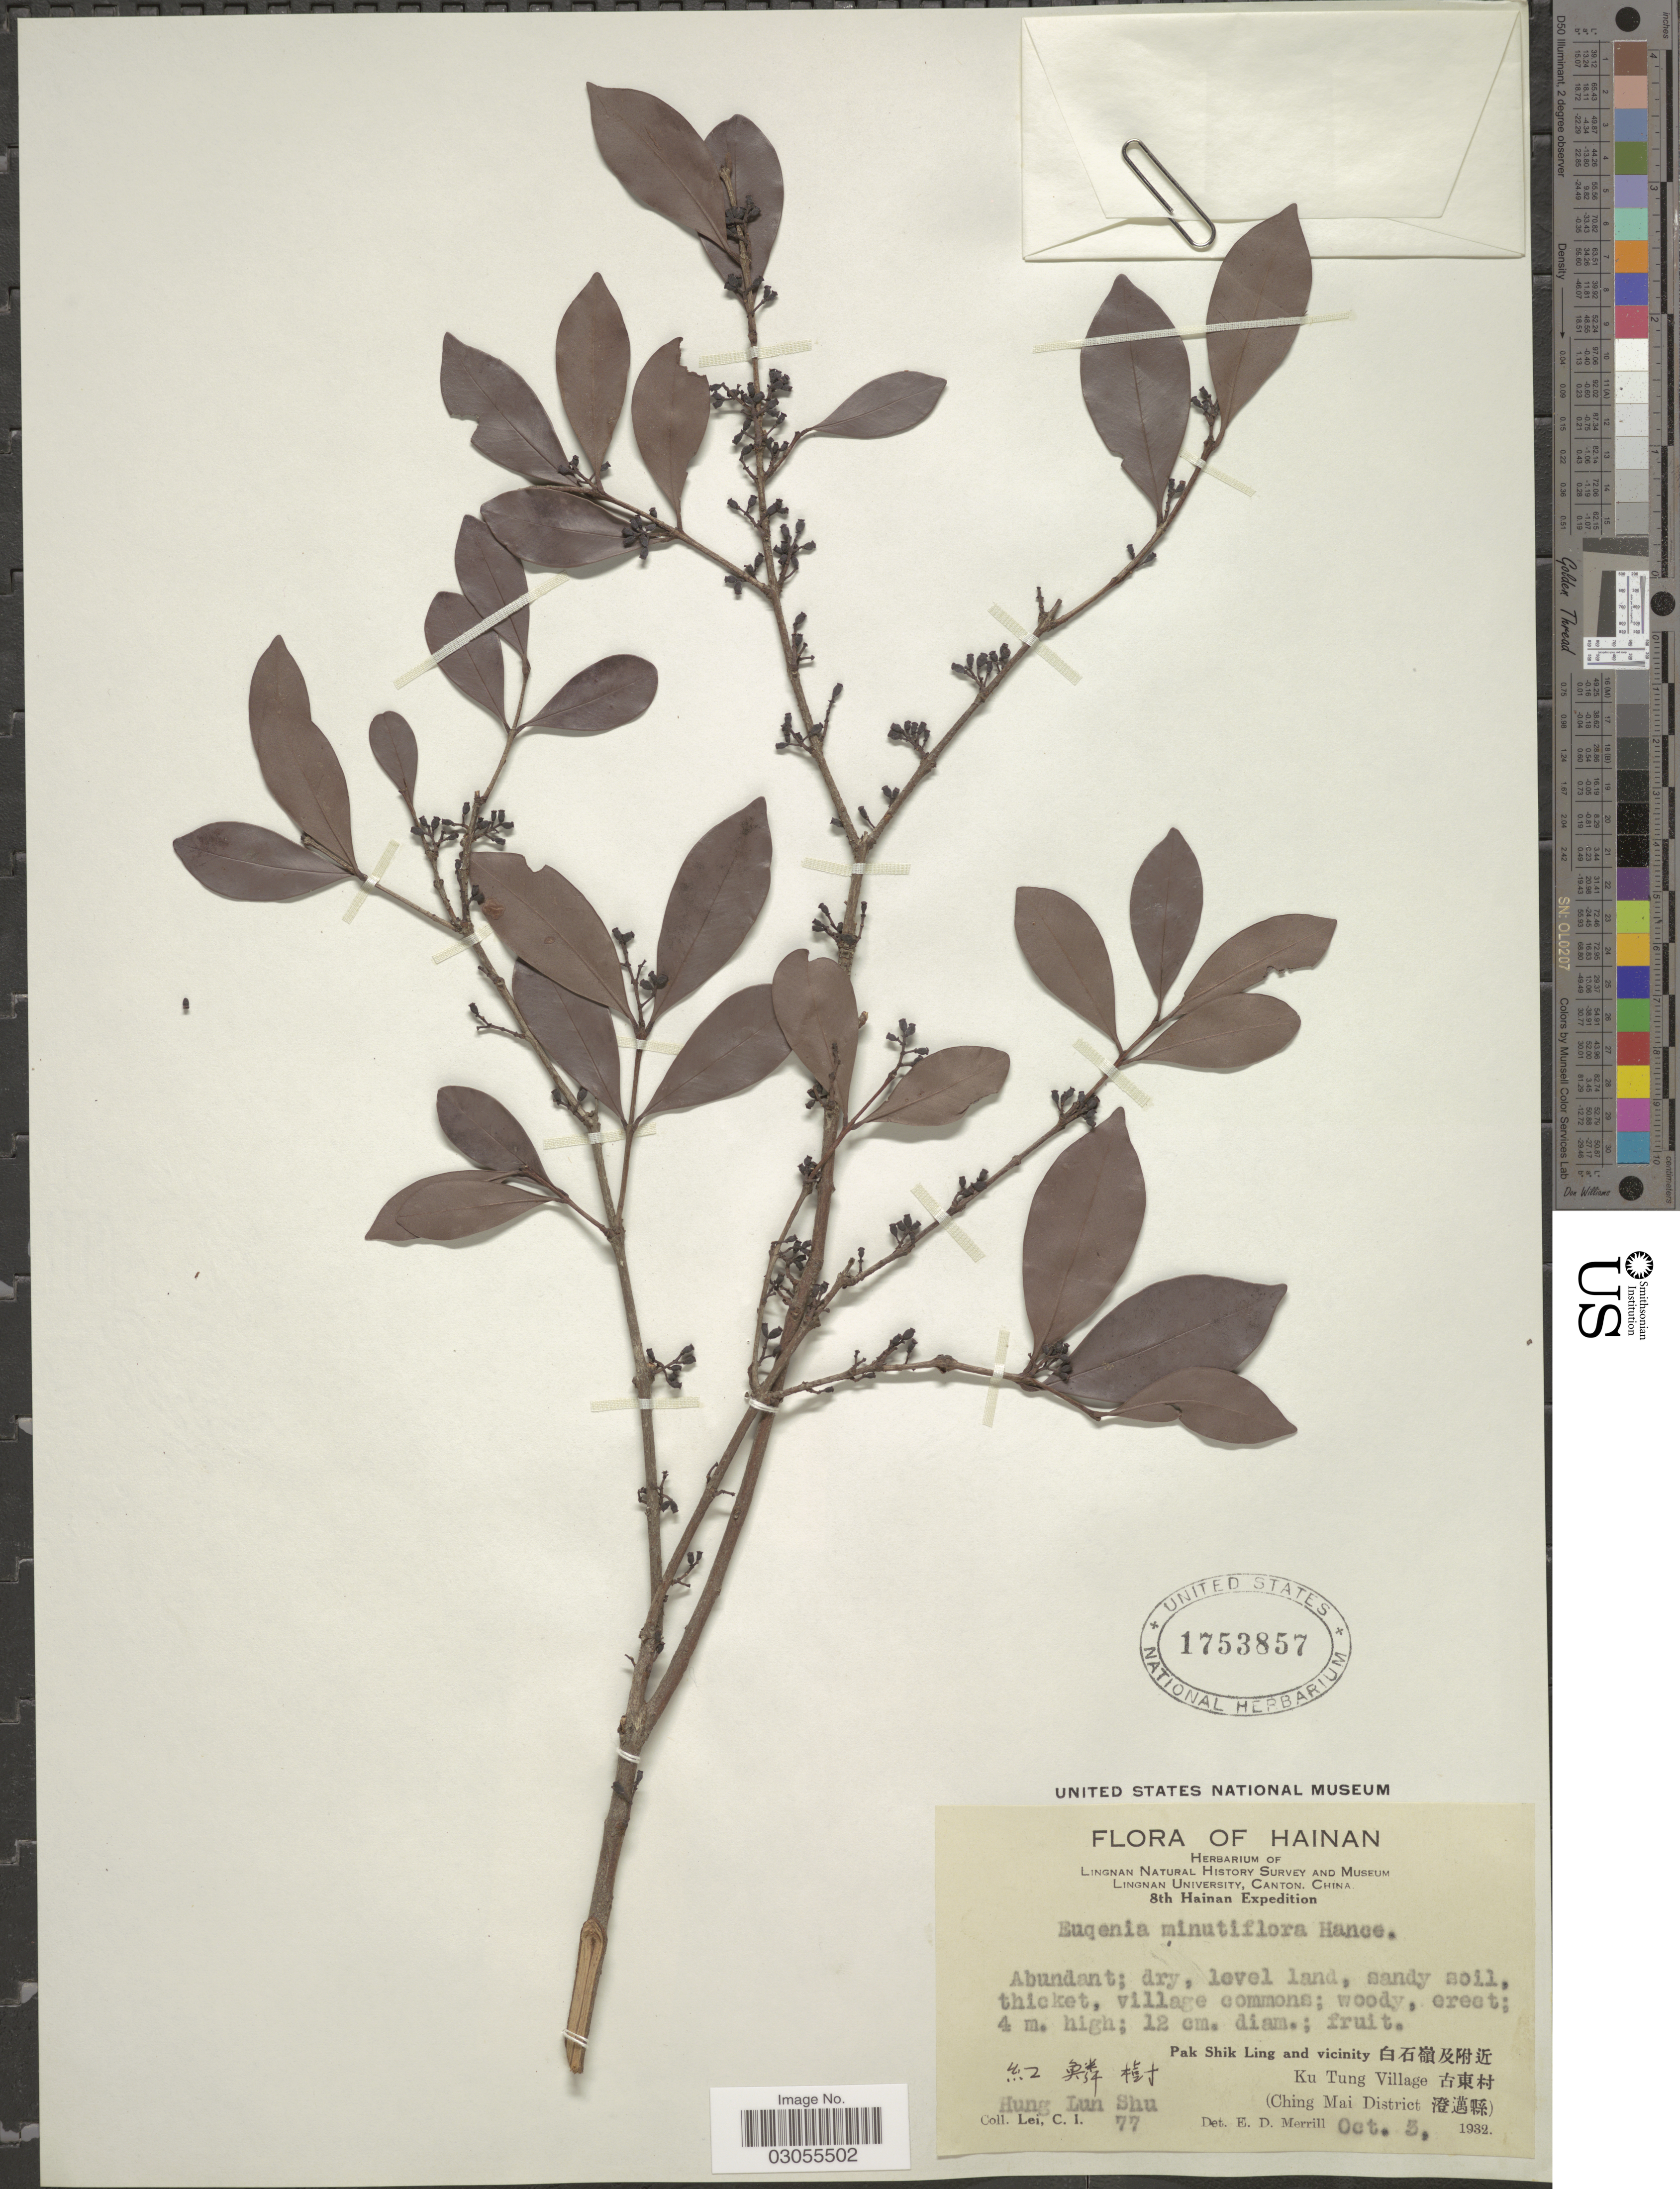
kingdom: Plantae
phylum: Tracheophyta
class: Magnoliopsida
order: Myrtales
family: Myrtaceae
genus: Syzygium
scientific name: Syzygium hancei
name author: Merr. & L.M. Perry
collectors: C. I. Lei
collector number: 77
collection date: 1932-10-03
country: China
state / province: Hainan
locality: PakShikLing and Vicinity, Ku Tung Village, (Ching Mai District) Hung Lun Shu.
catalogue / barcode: US 1753857